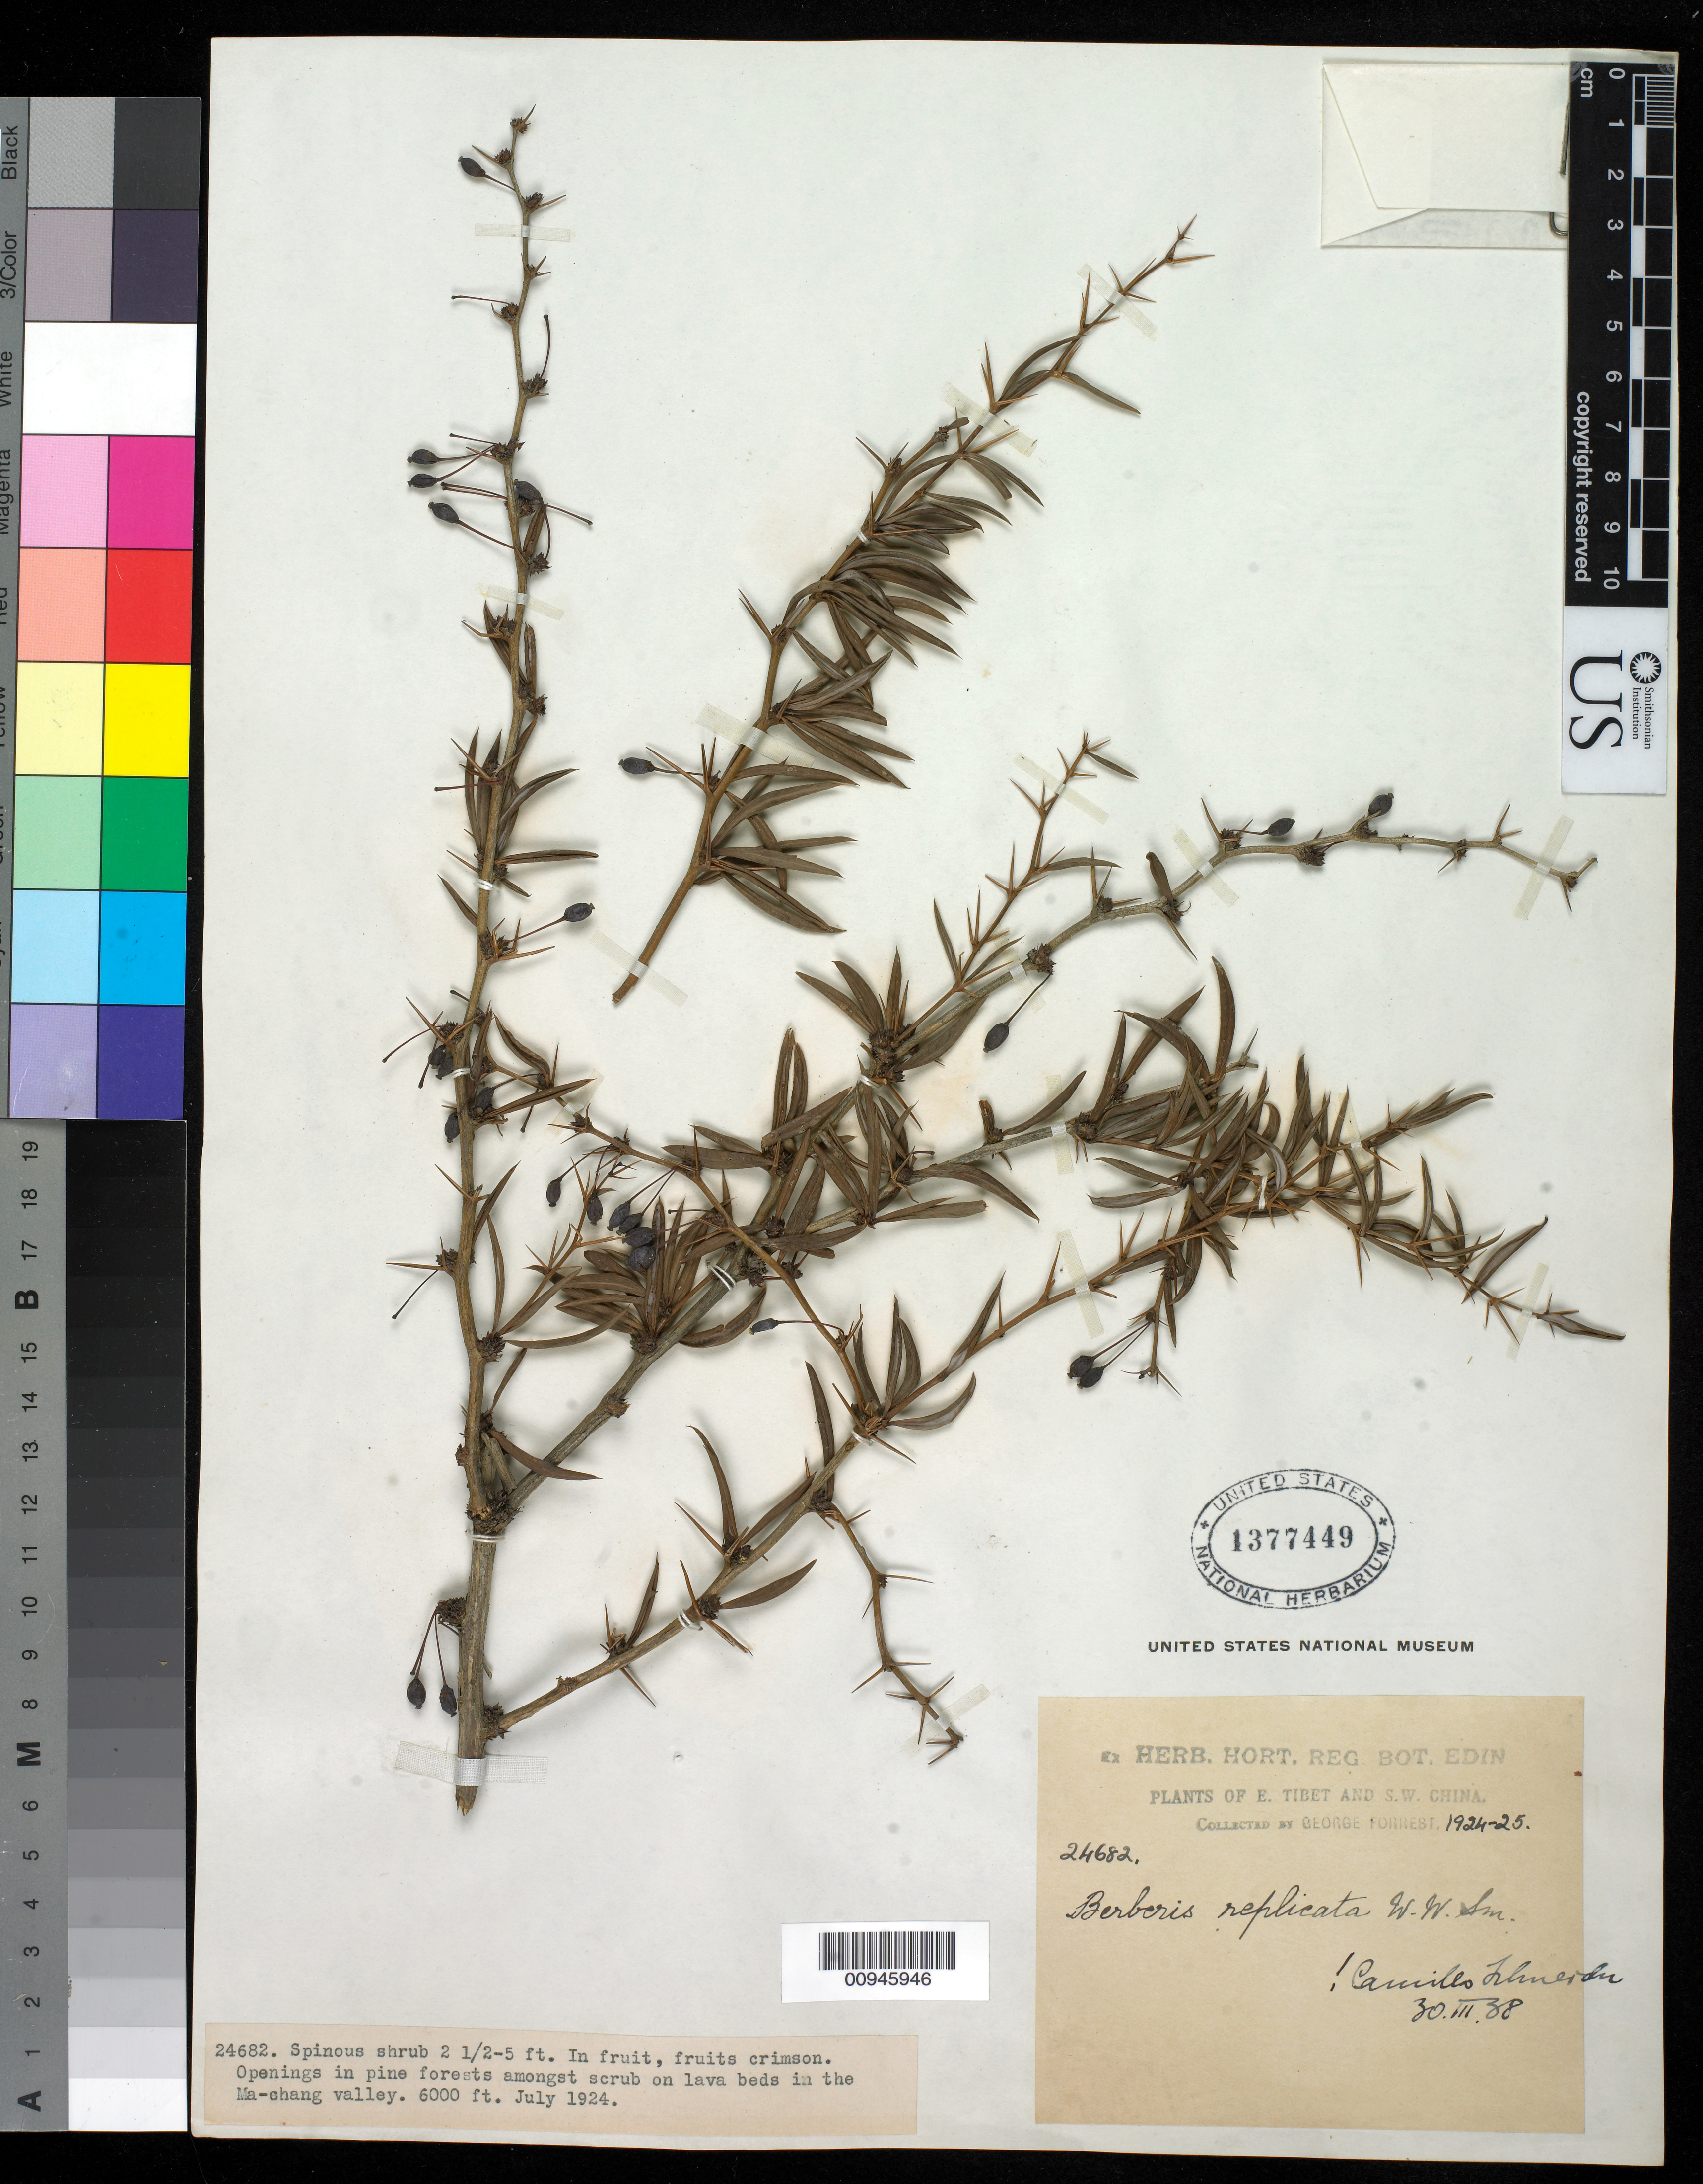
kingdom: Plantae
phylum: Tracheophyta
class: Magnoliopsida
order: Ranunculales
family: Berberidaceae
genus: Berberis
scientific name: Berberis replicata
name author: W.W. Sm.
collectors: G. Forrest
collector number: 24682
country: China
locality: E. Tibet and S.W. China. Ma-chang Valley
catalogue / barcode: US 1377449